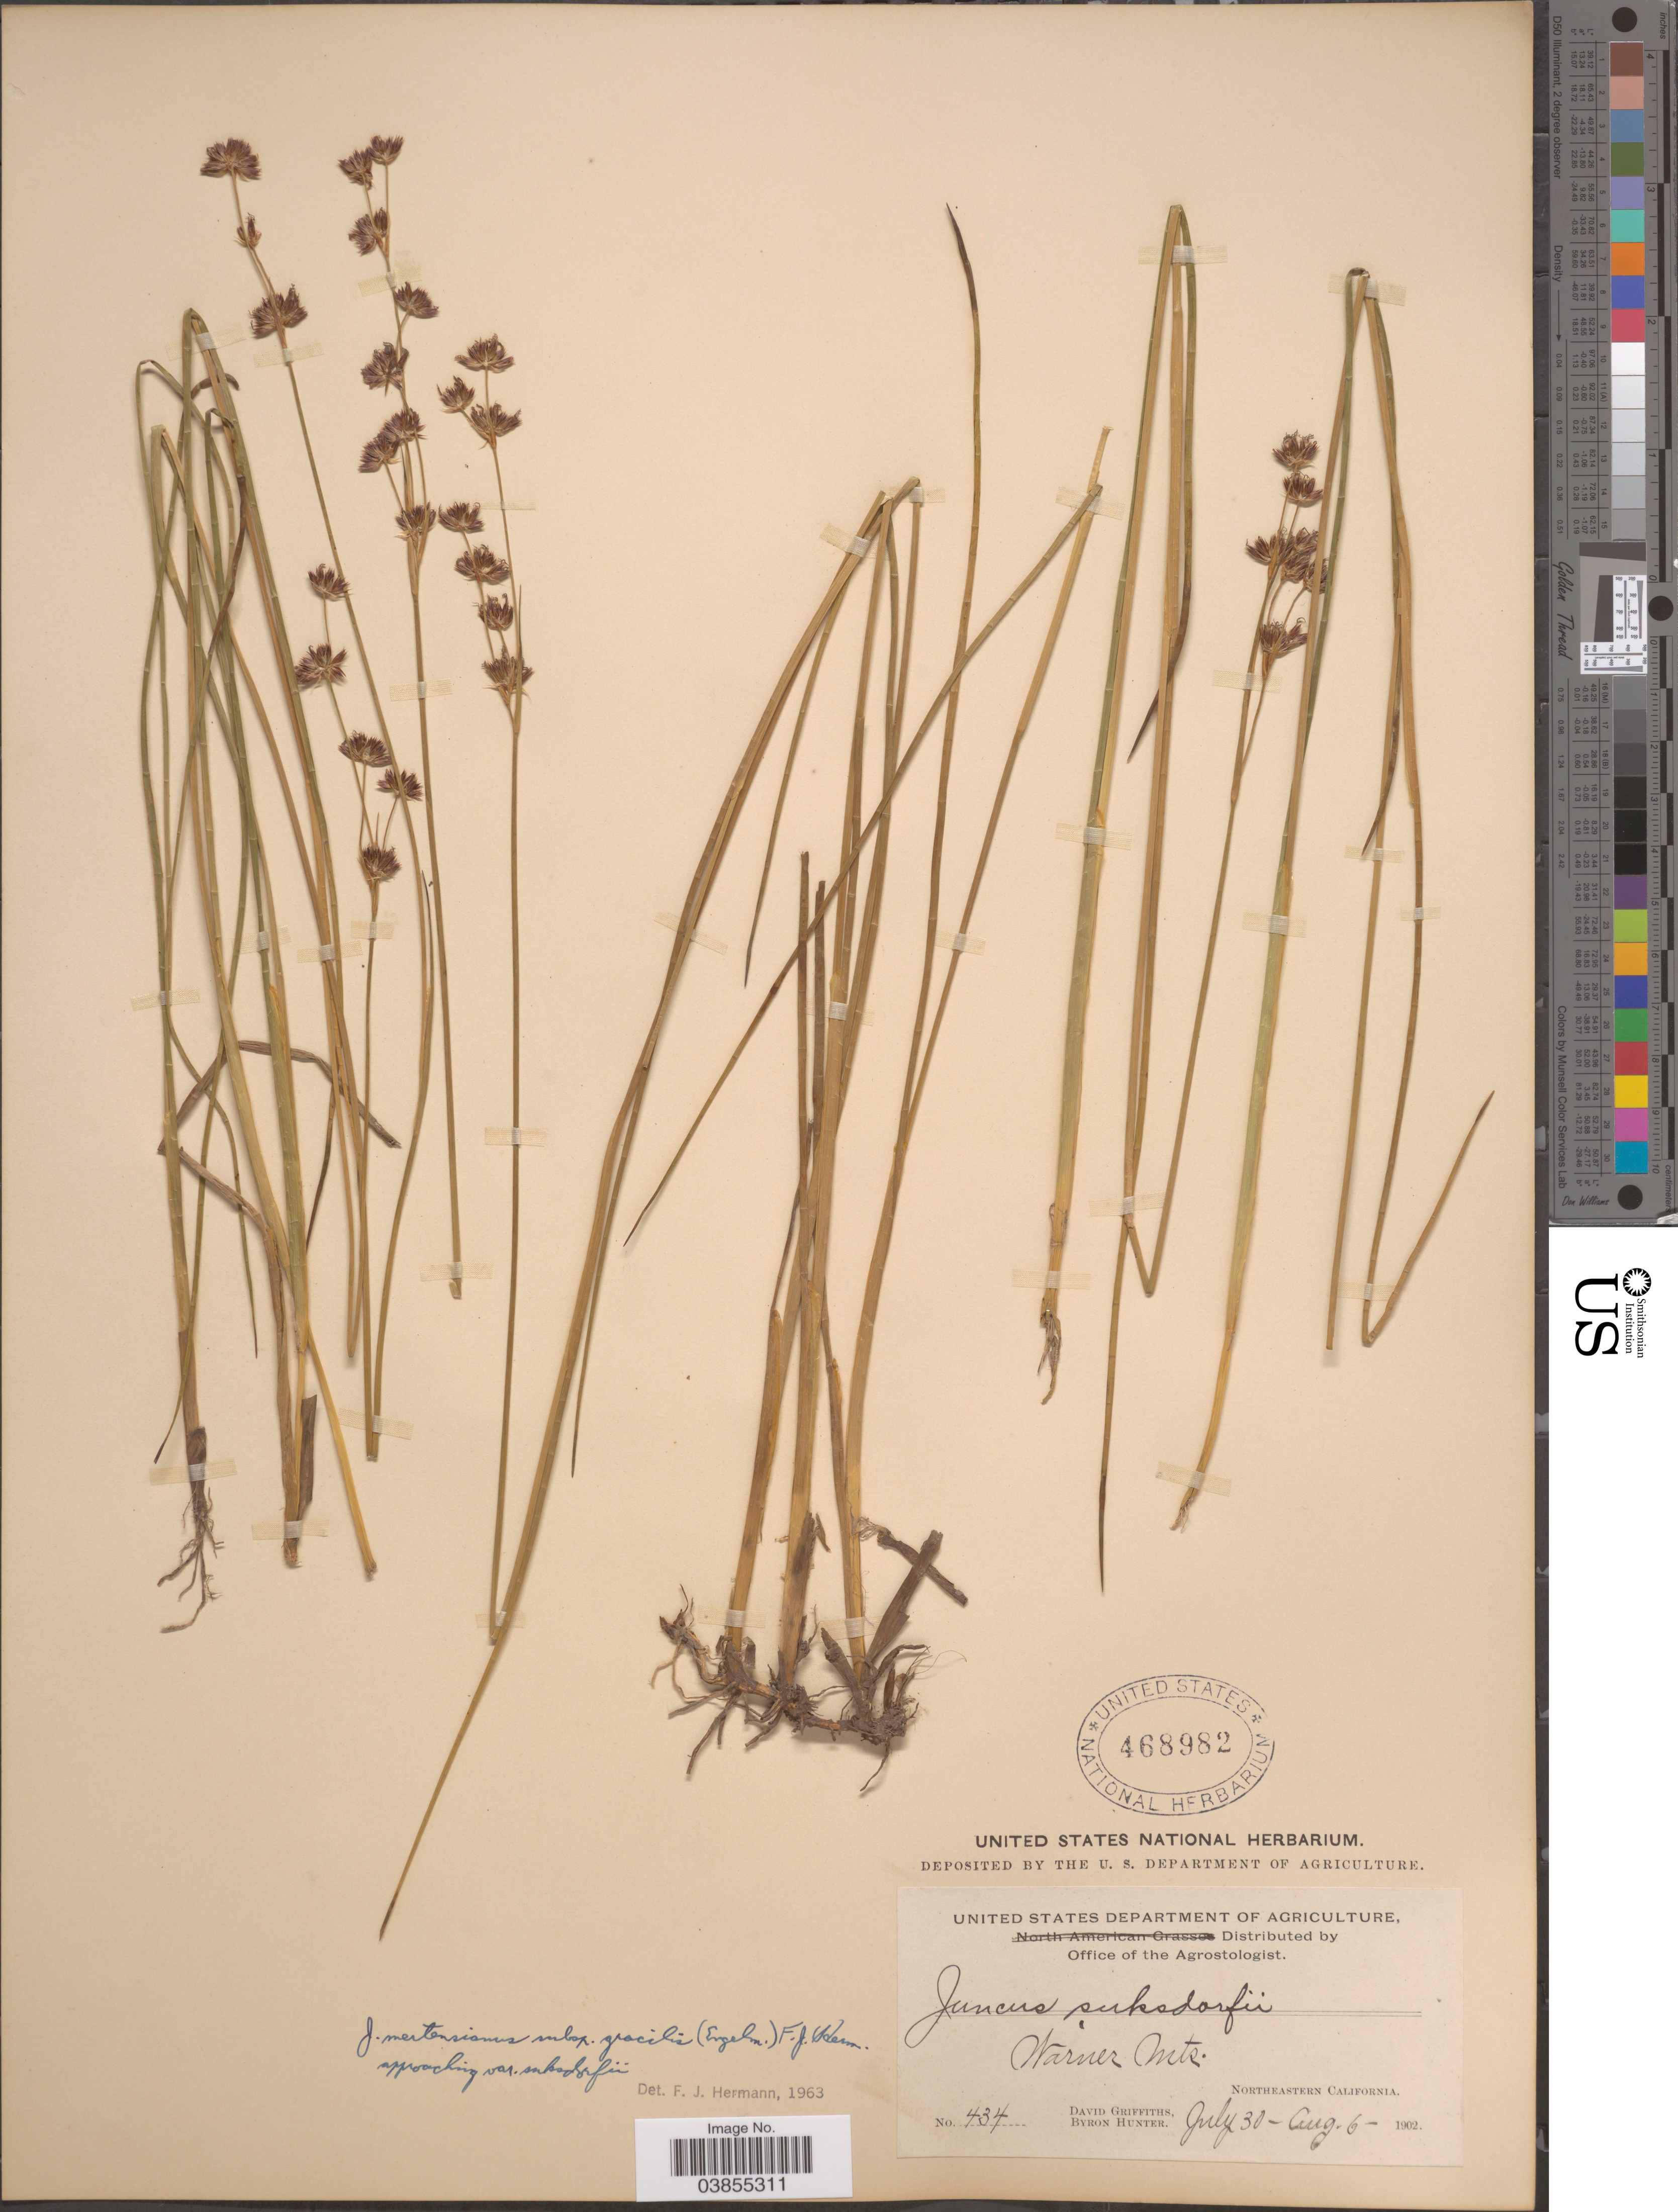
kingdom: Plantae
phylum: Tracheophyta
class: Liliopsida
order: Poales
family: Juncaceae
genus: Juncus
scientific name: Juncus nevadensis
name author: S. Watson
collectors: D. Griffiths & B. Hunter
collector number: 434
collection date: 1902-07-30/1902-08-06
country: United States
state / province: California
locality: Warner Mts. Northeastern California.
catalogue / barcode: US 468982